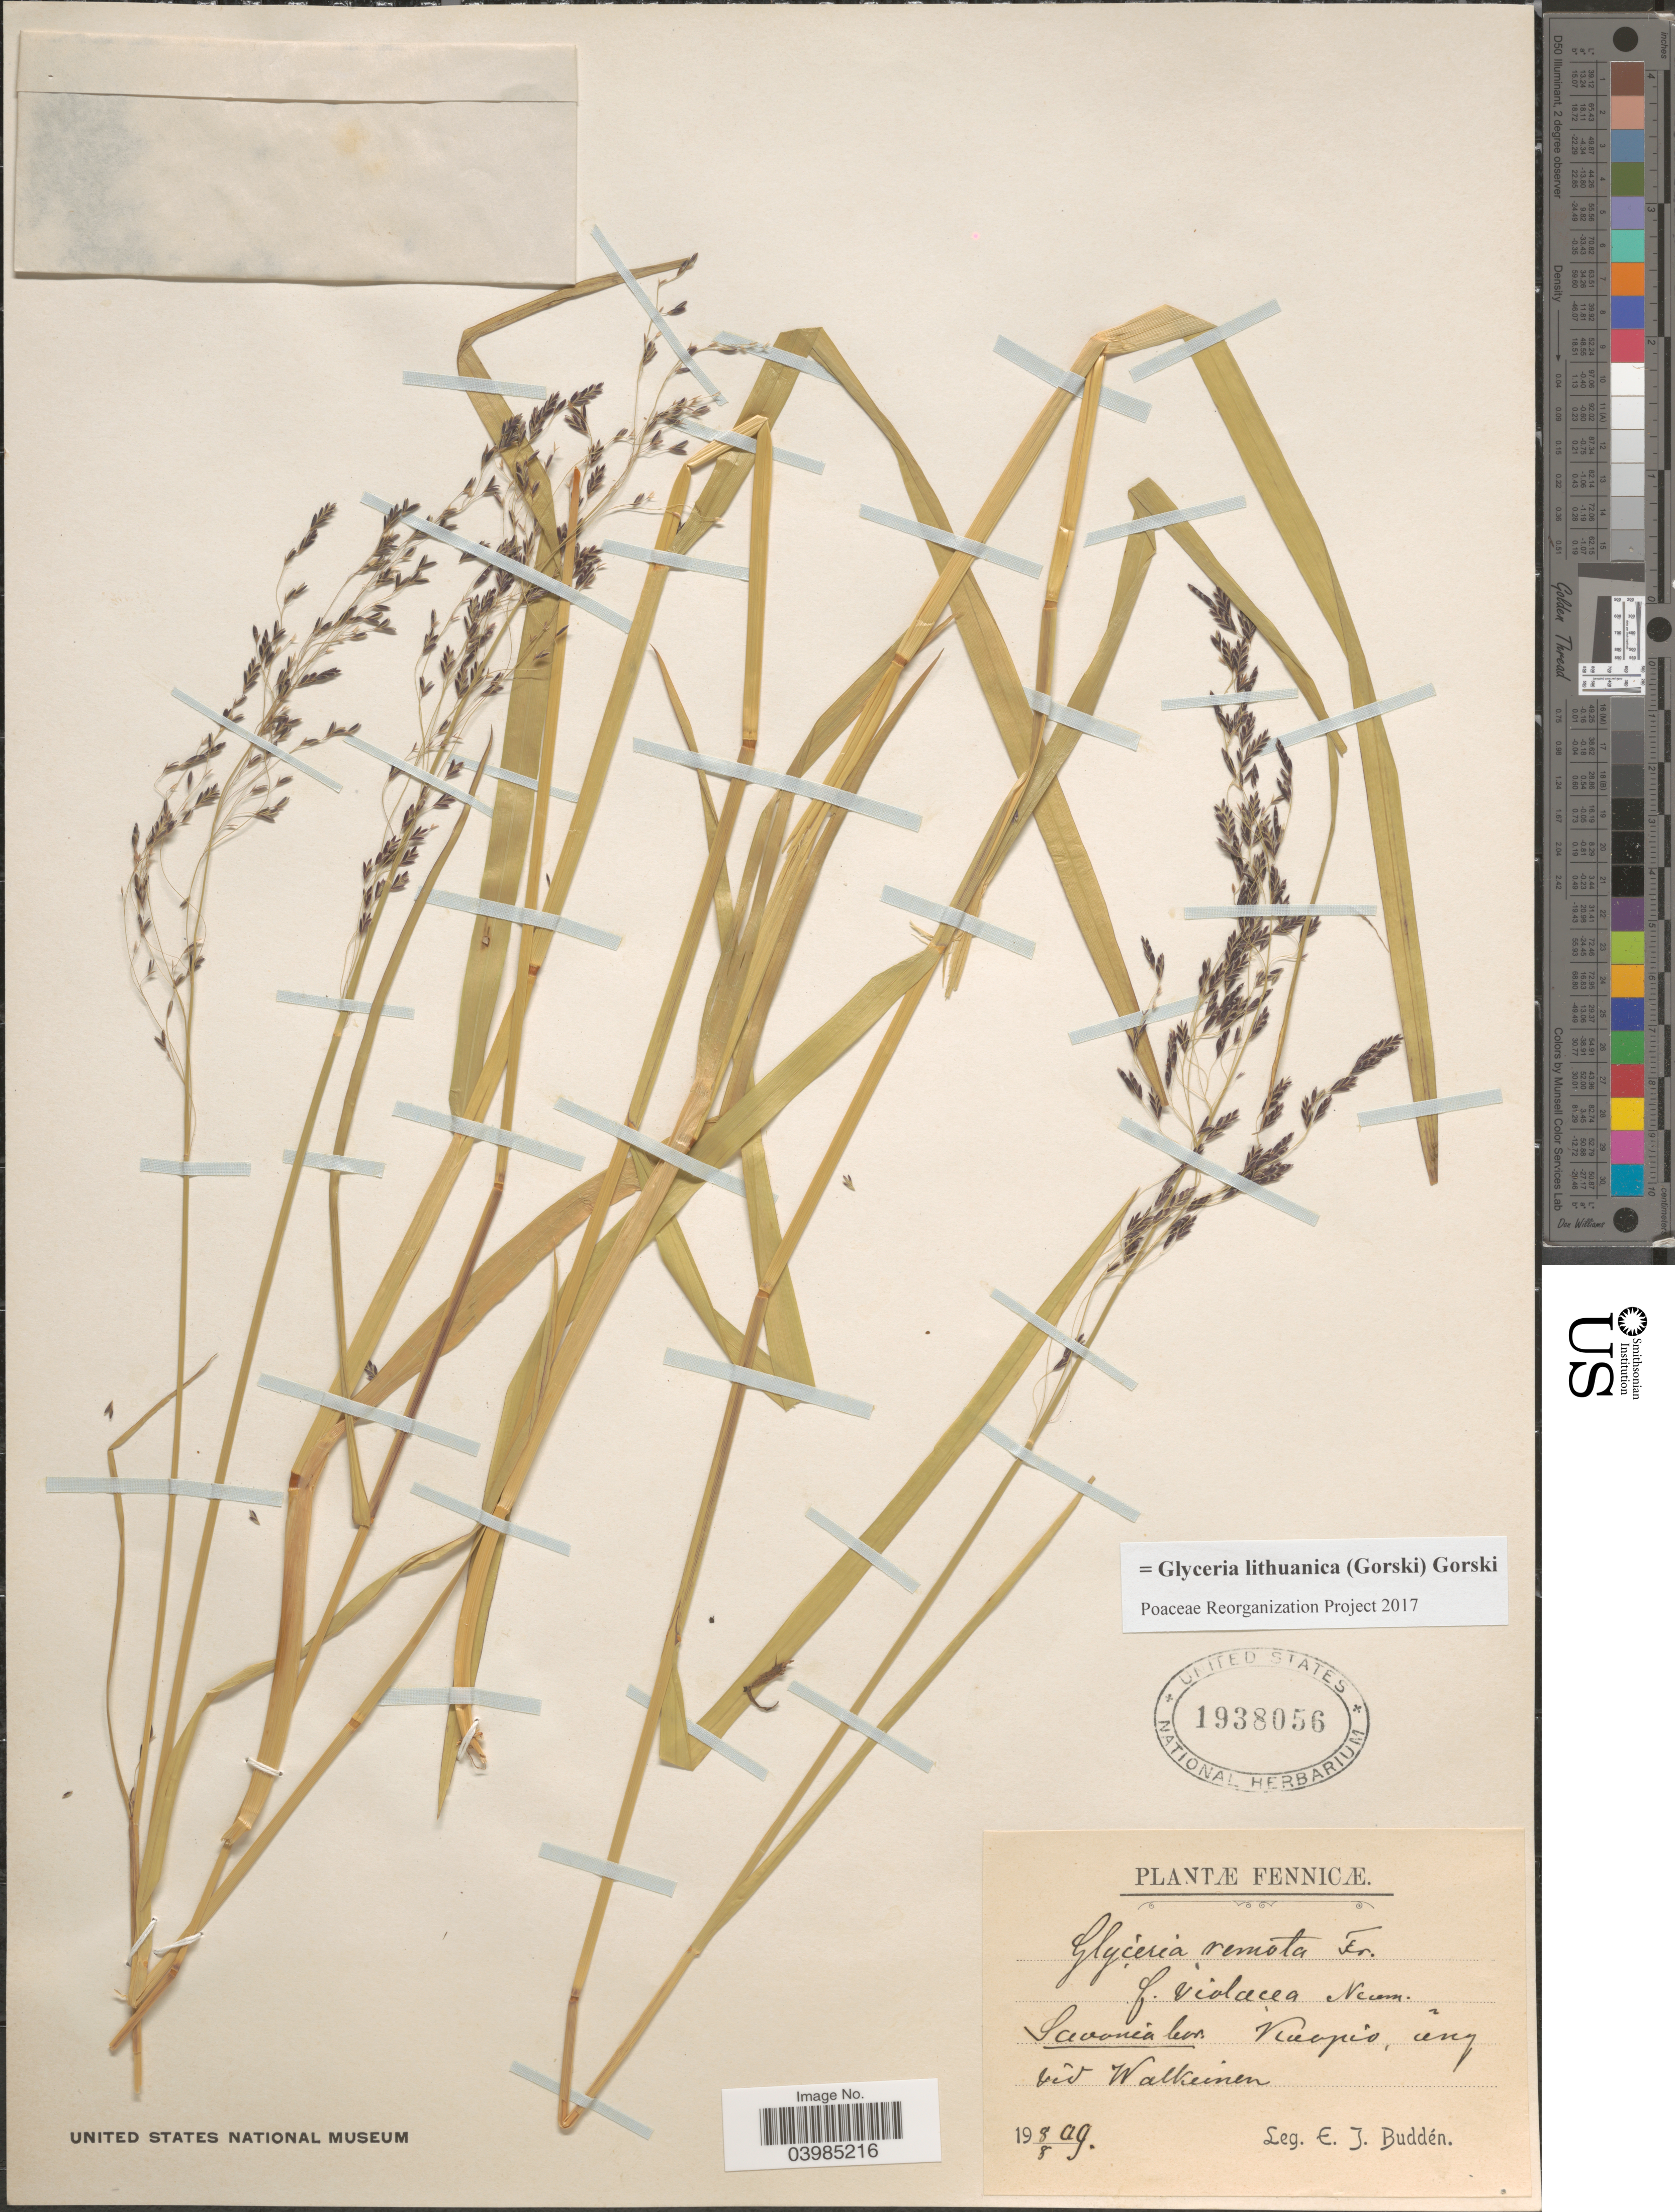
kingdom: Plantae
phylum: Tracheophyta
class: Liliopsida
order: Poales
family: Poaceae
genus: Glyceria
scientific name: Glyceria lithuanica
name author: (Gorski) Gorski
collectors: E. Buddén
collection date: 1909-08-08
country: Finland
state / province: Pohjois-Savo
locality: Kuopio, Valkeinen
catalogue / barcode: US 1938056